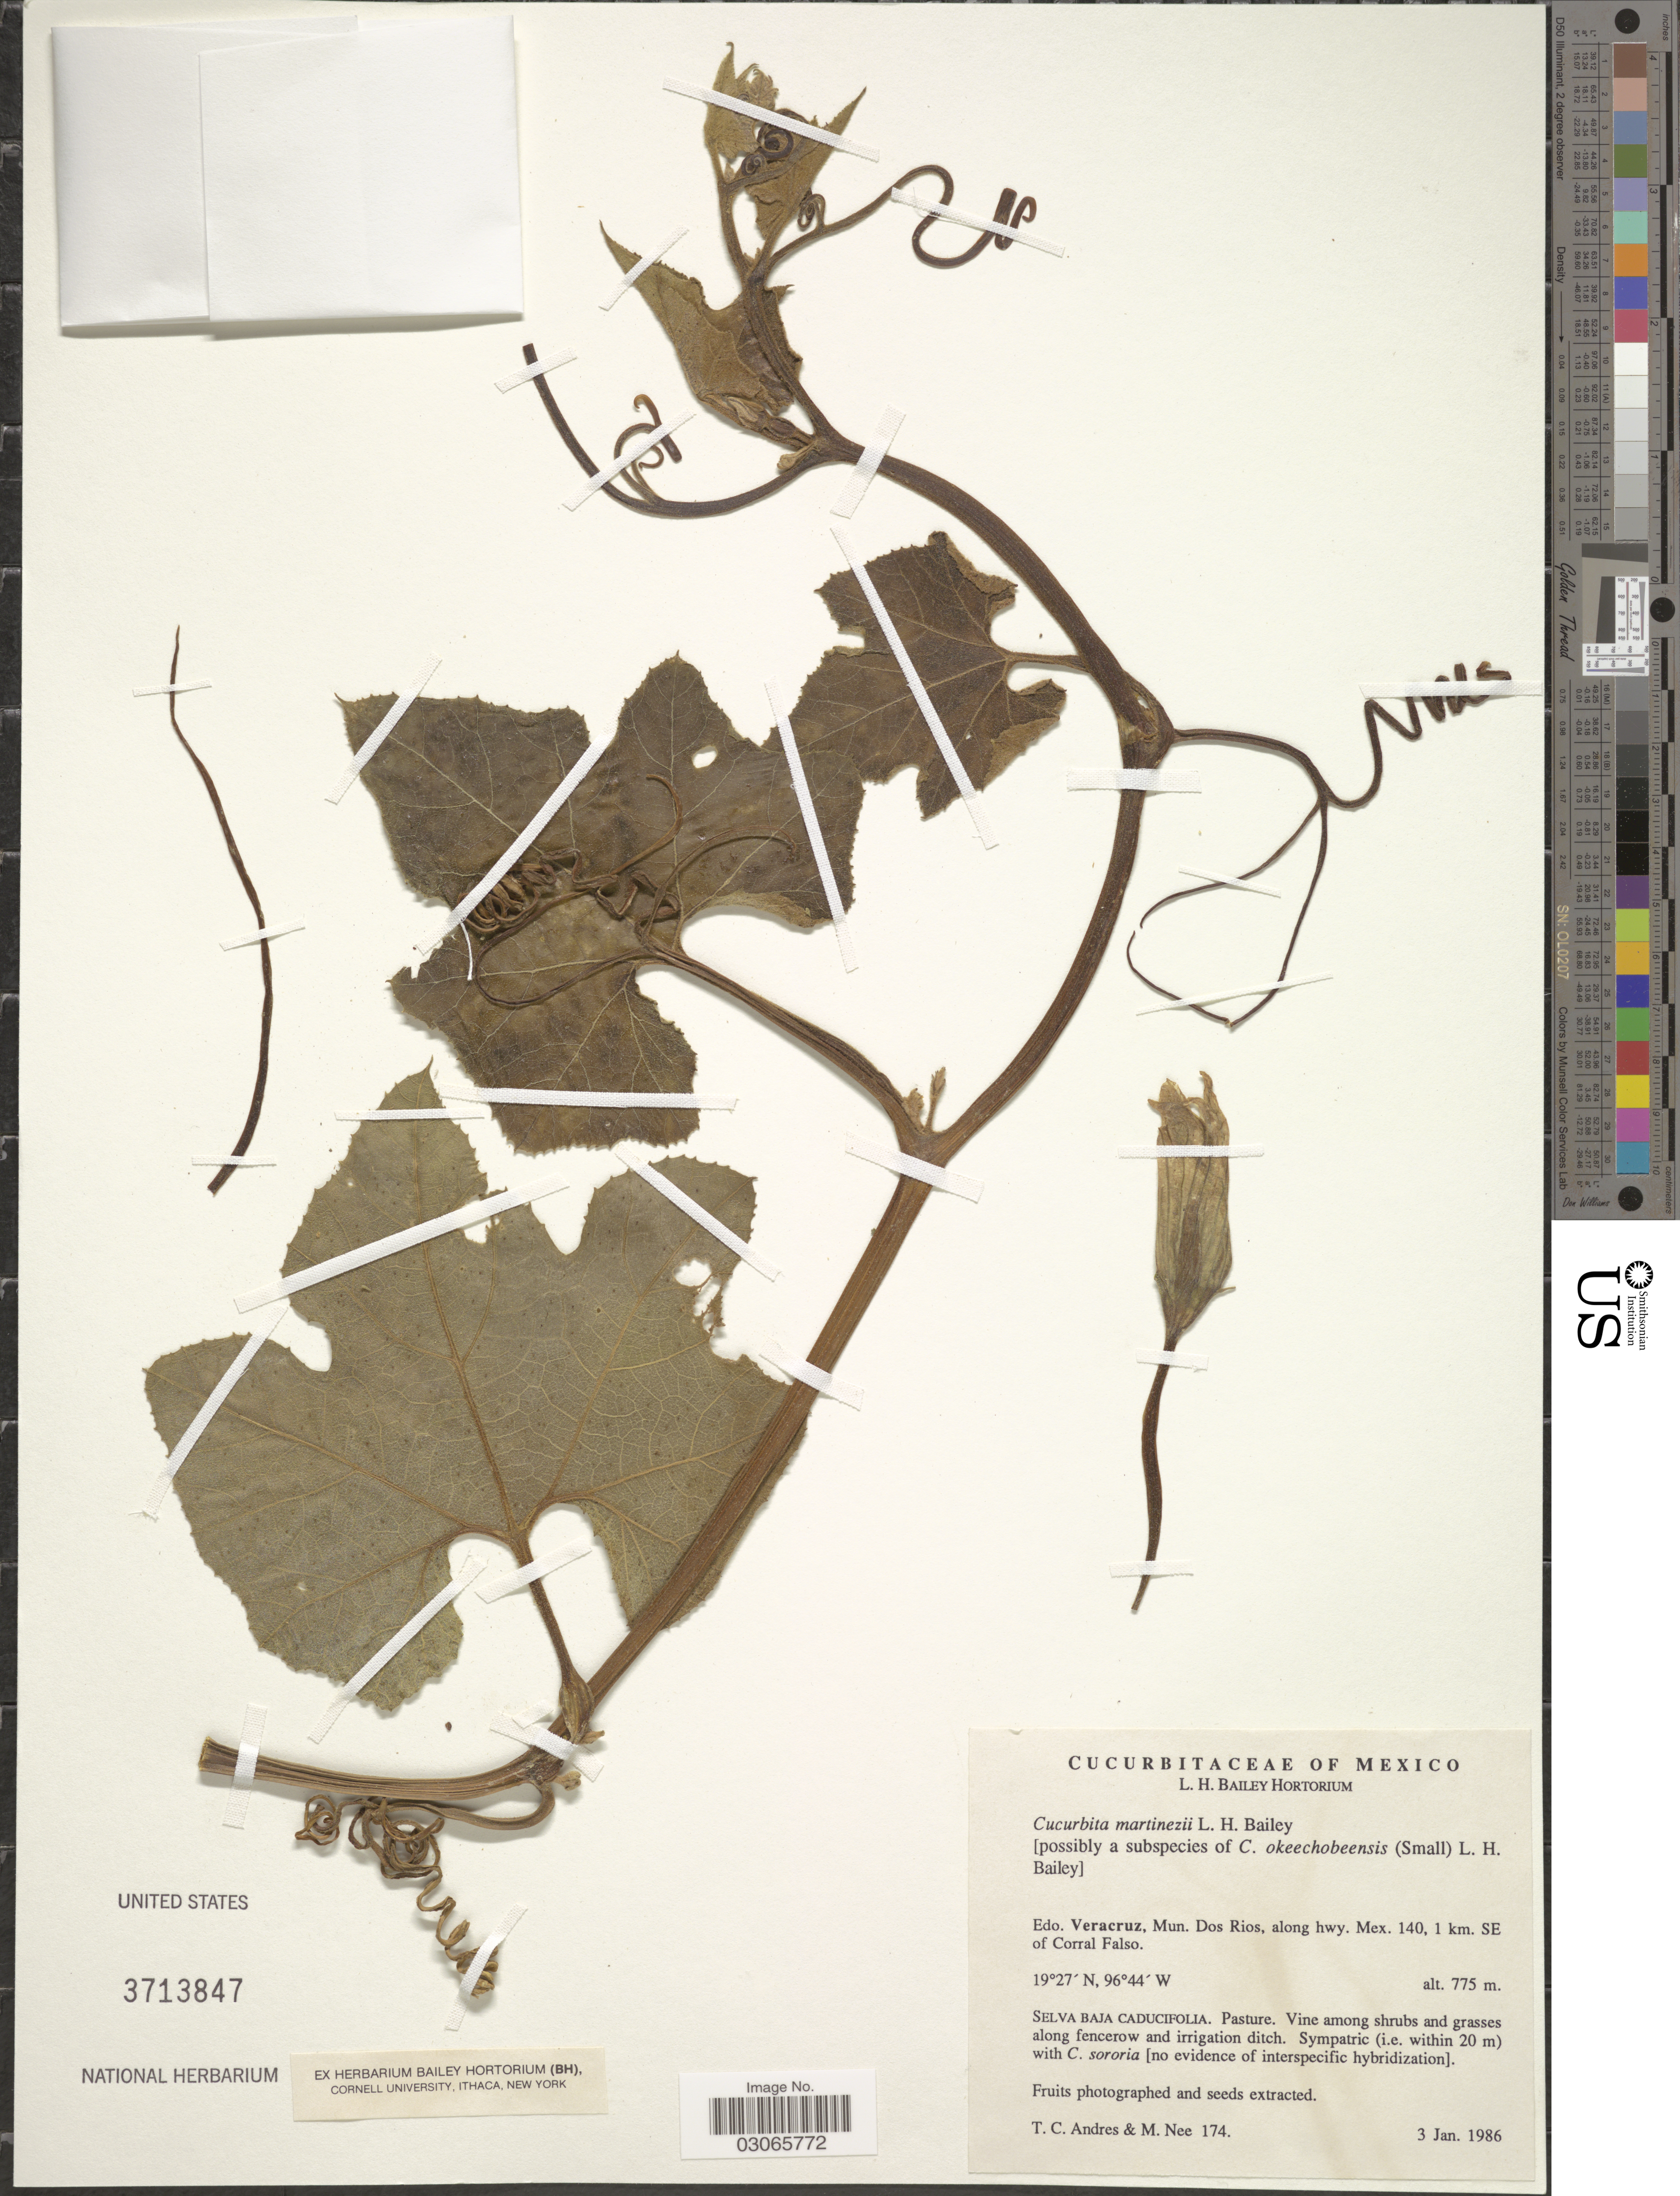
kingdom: Plantae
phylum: Tracheophyta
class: Magnoliopsida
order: Cucurbitales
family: Cucurbitaceae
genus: Cucurbita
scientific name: Cucurbita martinezii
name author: L.H. Bailey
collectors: T. C. Andres & M. Nee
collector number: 174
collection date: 1986-01-03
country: Mexico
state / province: Veracruz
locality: Edo. Veracruz, Mun. Dos Rios, along hwy. Mex. 140, 1 km SE of Corral Falso.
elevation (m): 775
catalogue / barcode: US 3713847